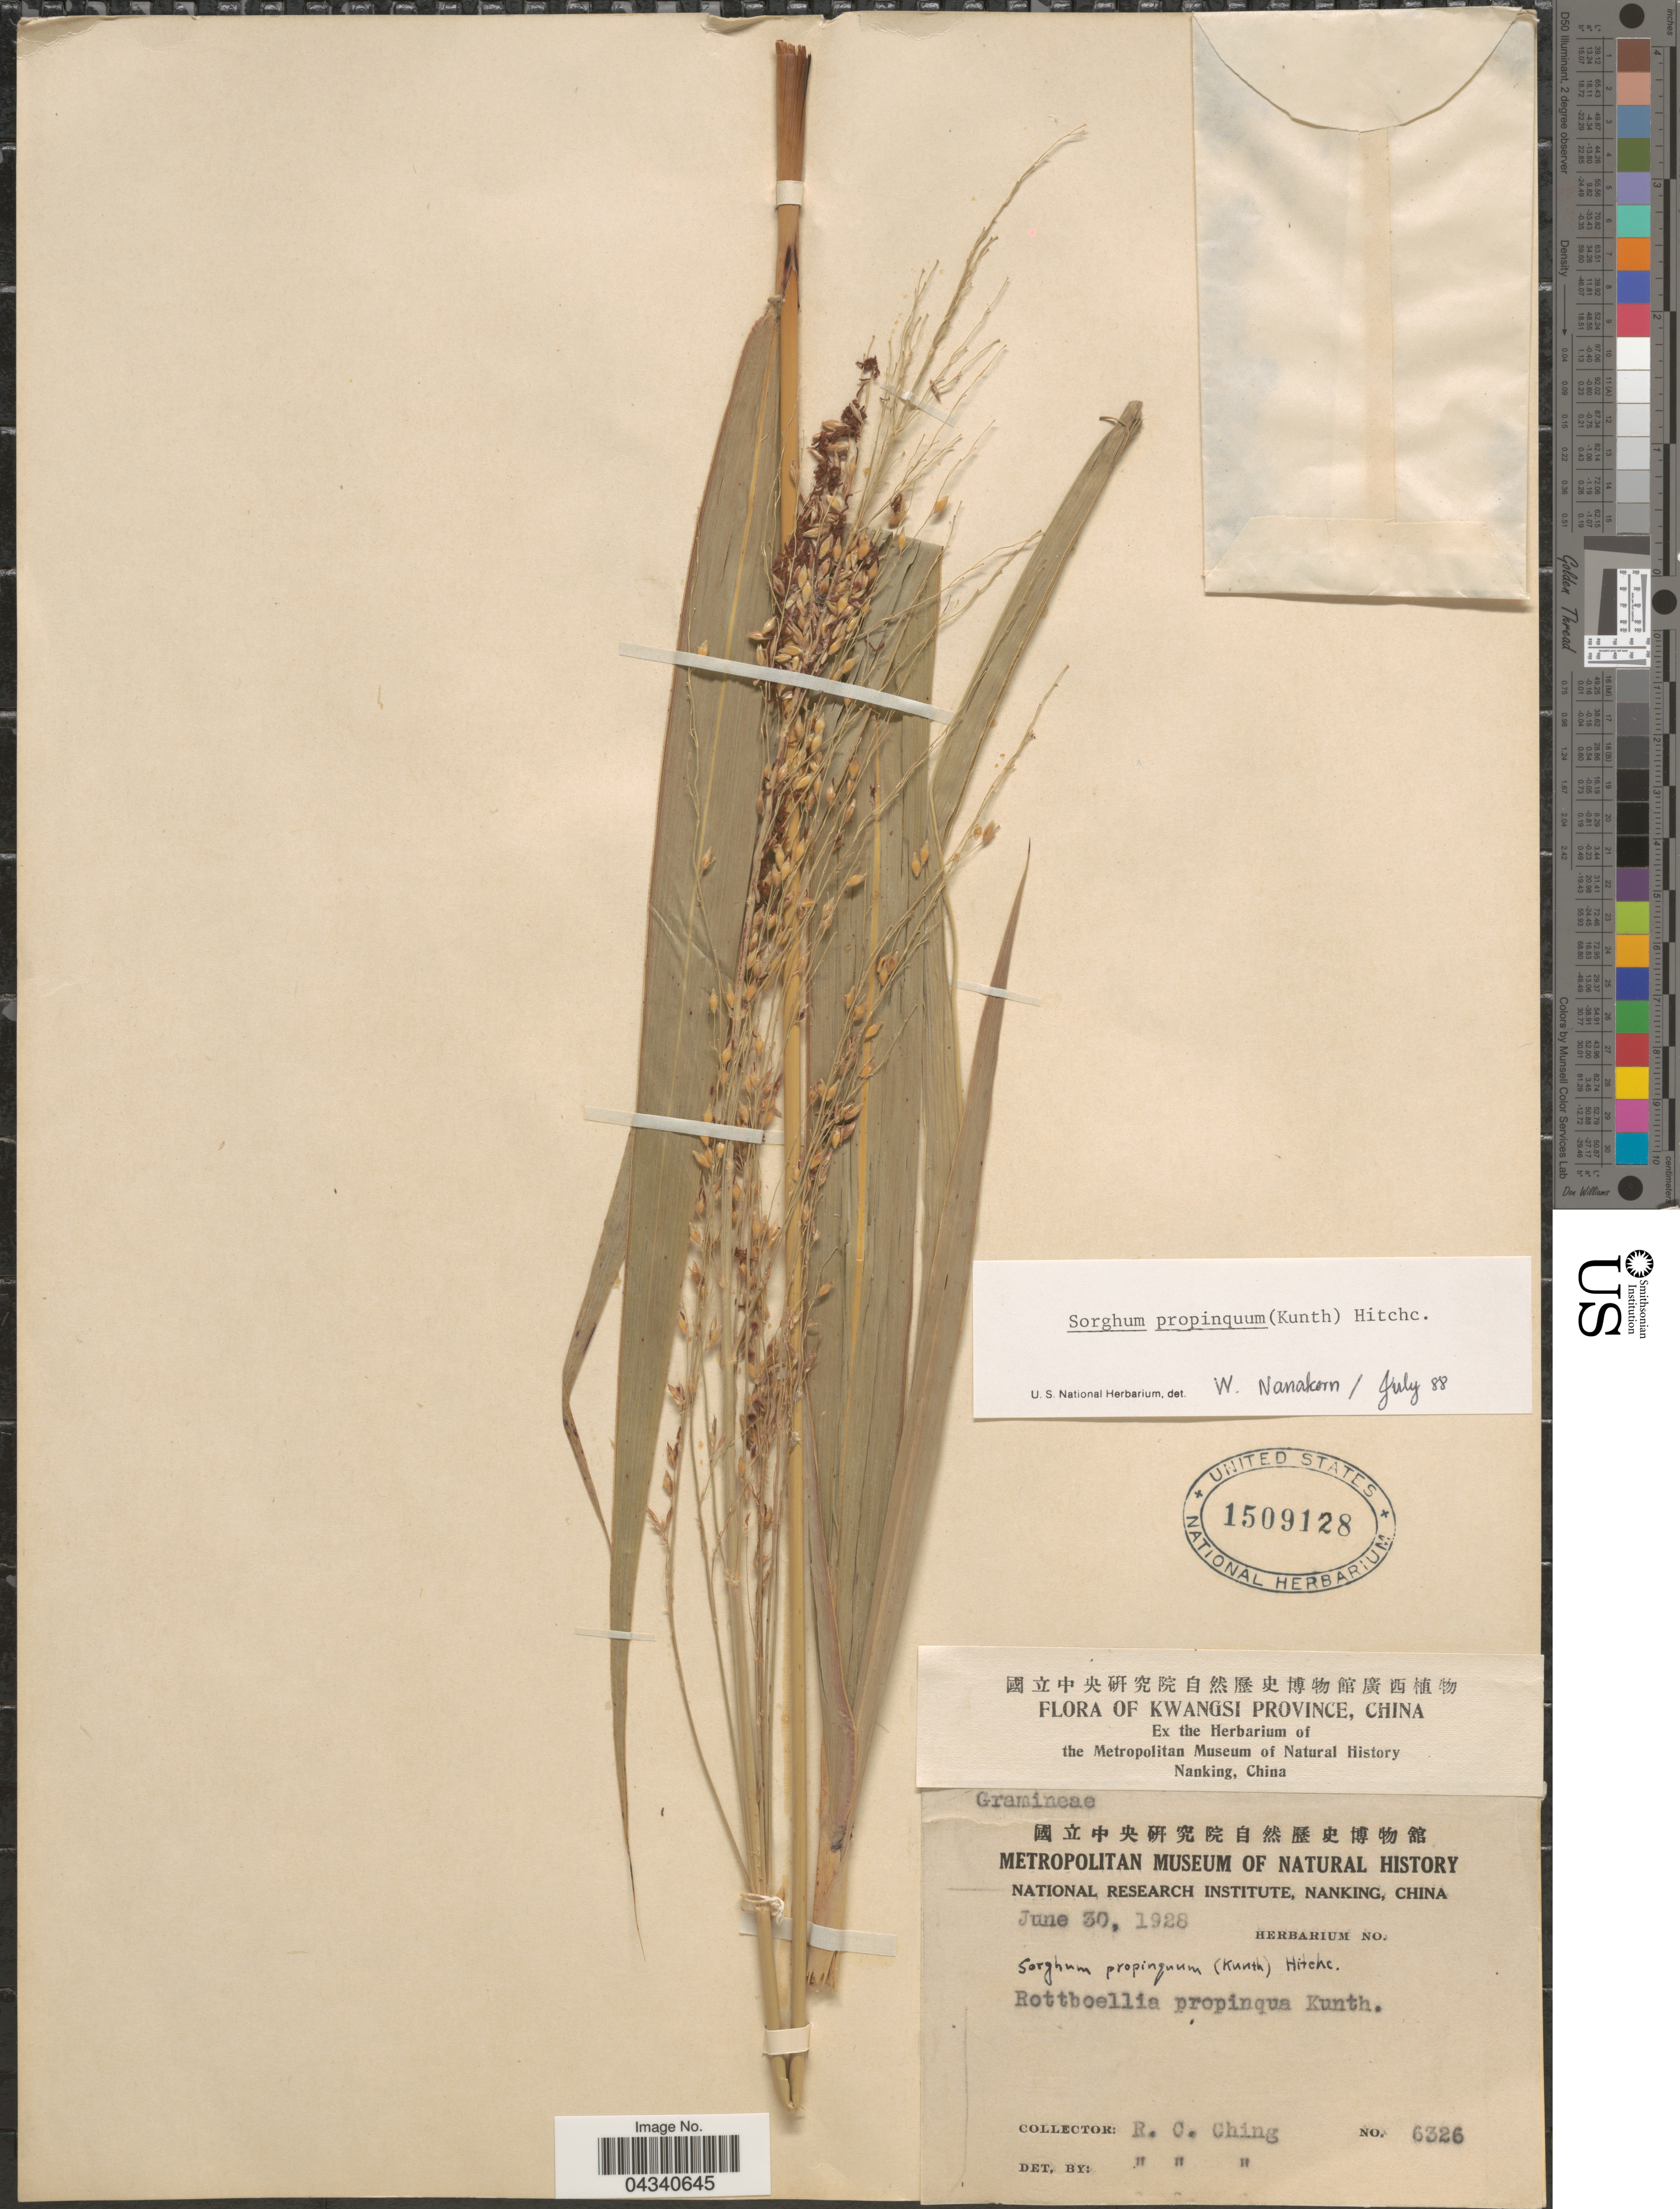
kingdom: Plantae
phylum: Tracheophyta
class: Liliopsida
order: Poales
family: Poaceae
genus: Sorghum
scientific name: Sorghum propinquum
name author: (Kunth) Hitchc.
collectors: R. C. Ching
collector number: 6326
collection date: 1928-06-30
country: China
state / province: Guangxi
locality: Kwangsi Province.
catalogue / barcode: US 1509128